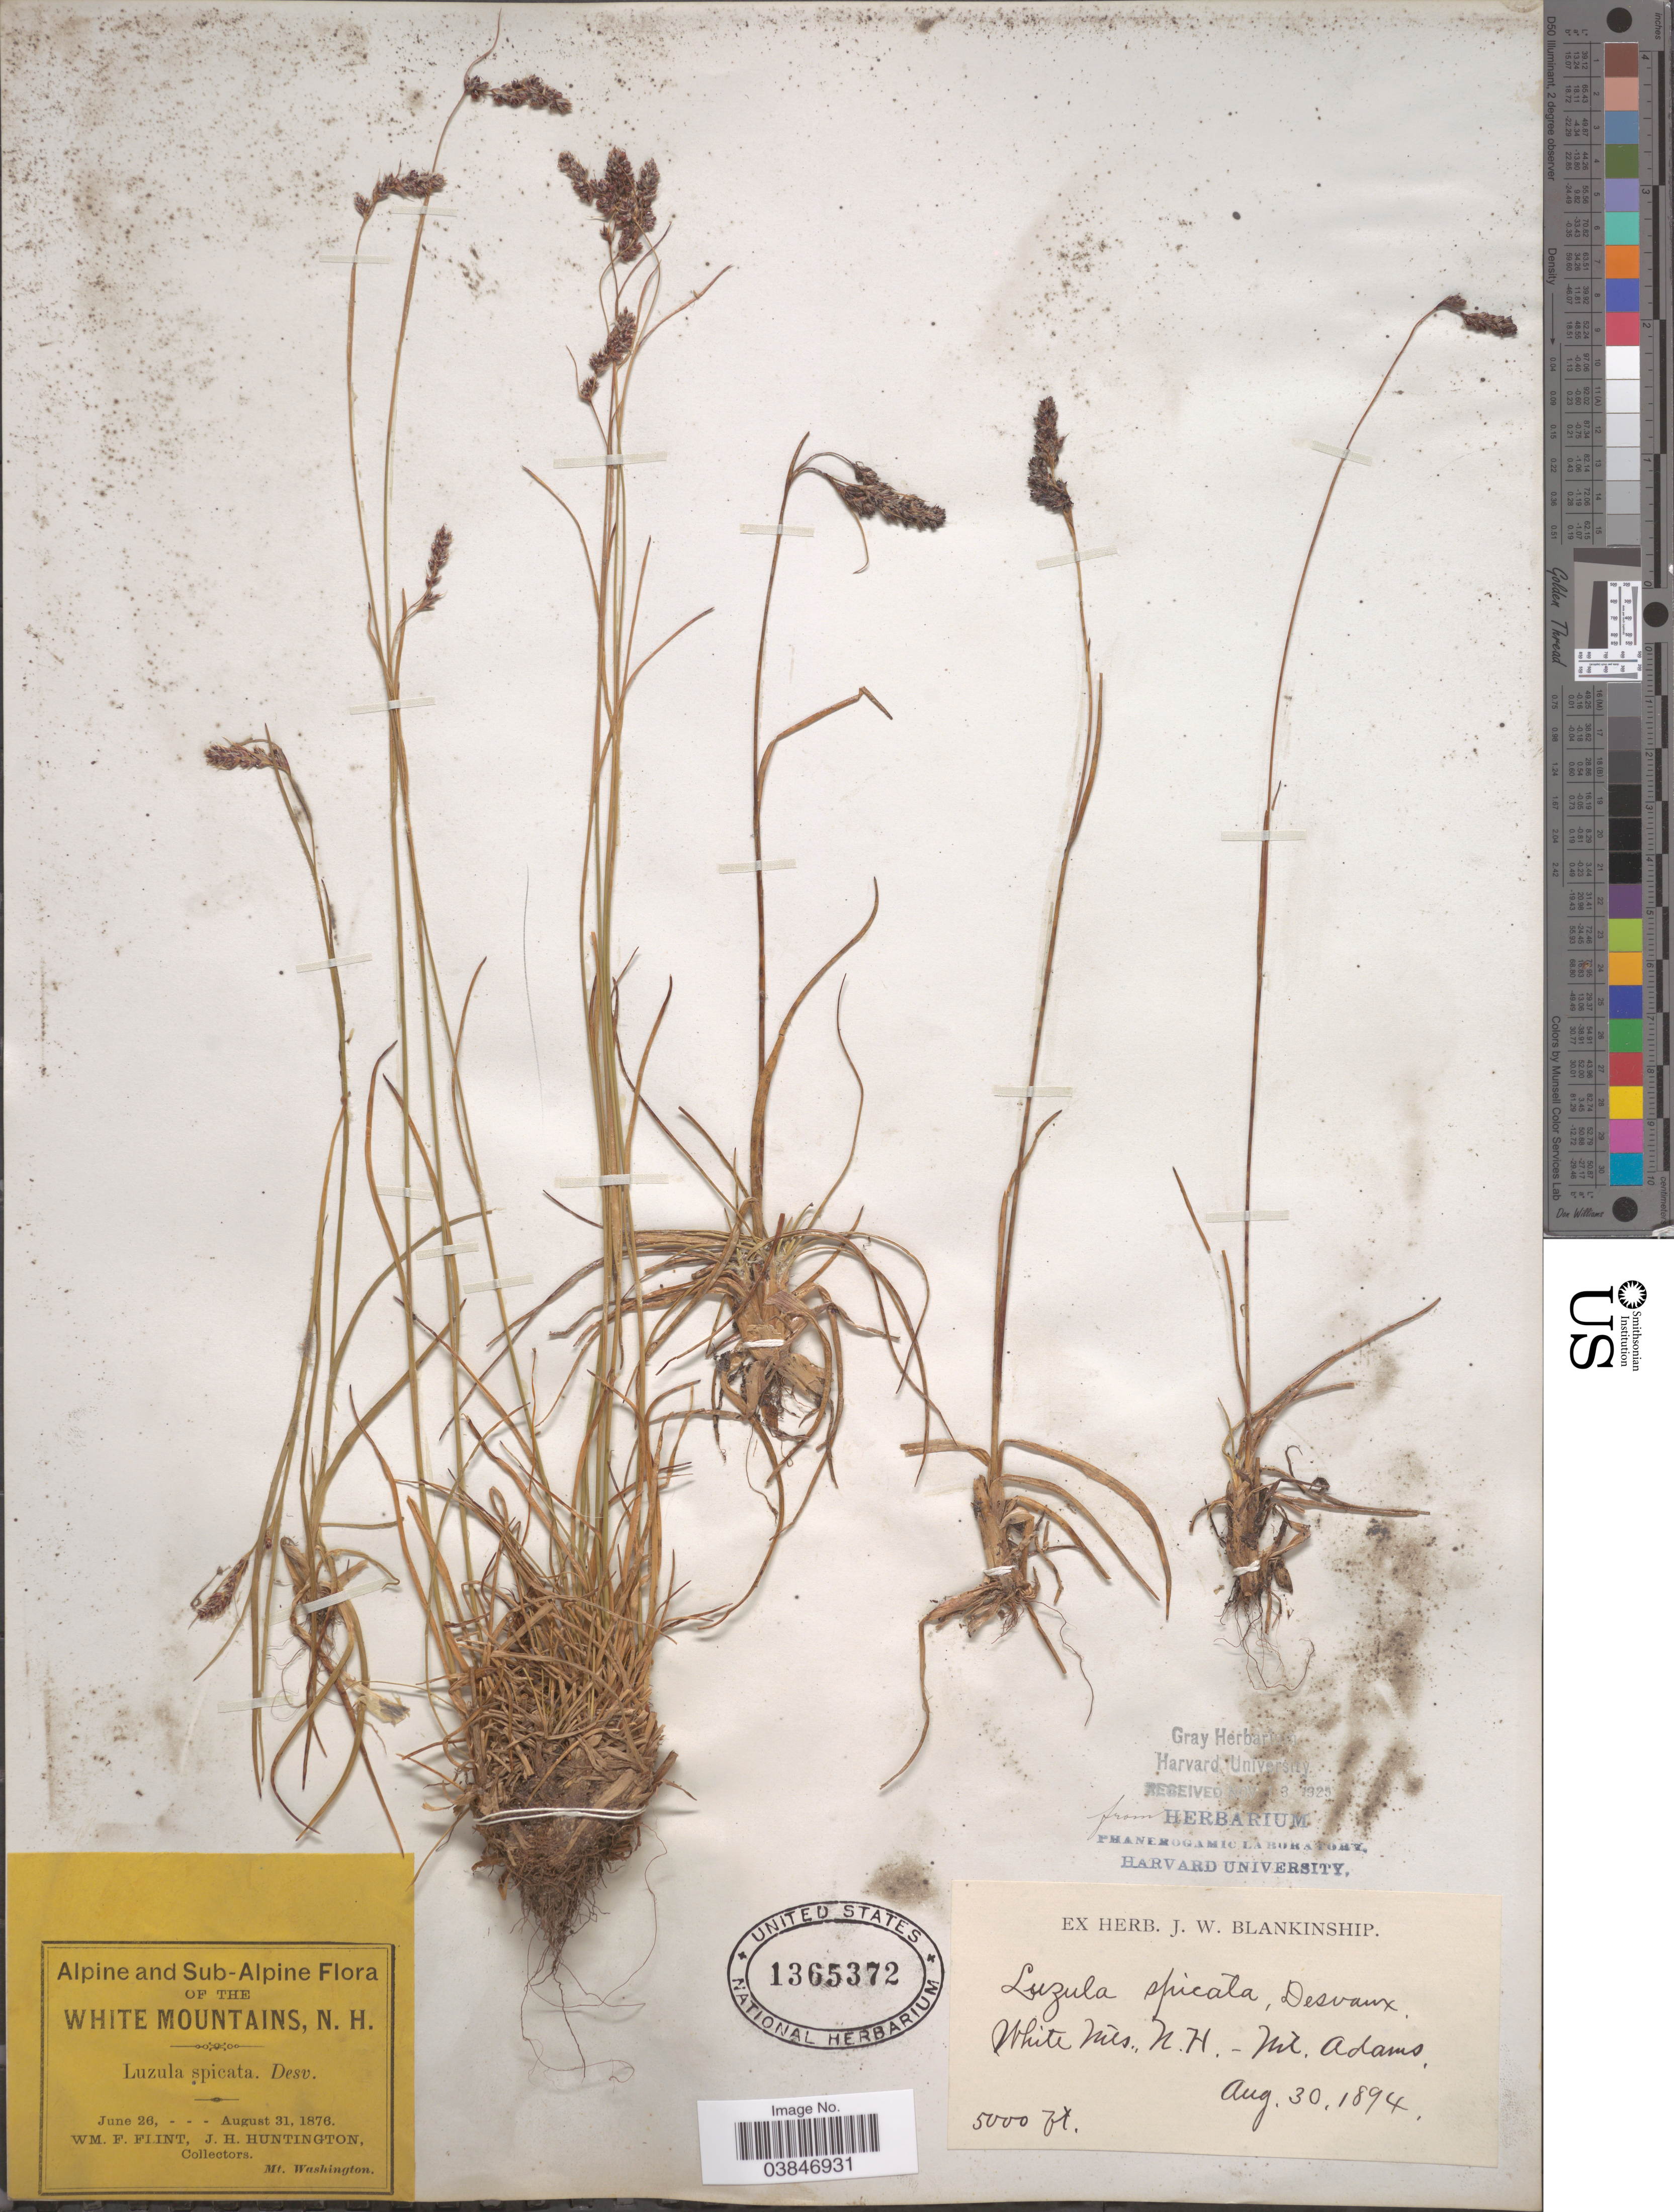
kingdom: Plantae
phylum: Tracheophyta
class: Liliopsida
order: Poales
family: Juncaceae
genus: Luzula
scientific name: Luzula spicata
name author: (L.) DC.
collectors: W. Flint & J. Huntington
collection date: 1876-06-26/1894-08-30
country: United States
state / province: New Hampshire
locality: White Mountains, Mt. Washington. Mt. Adams.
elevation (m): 1524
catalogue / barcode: US 1365372